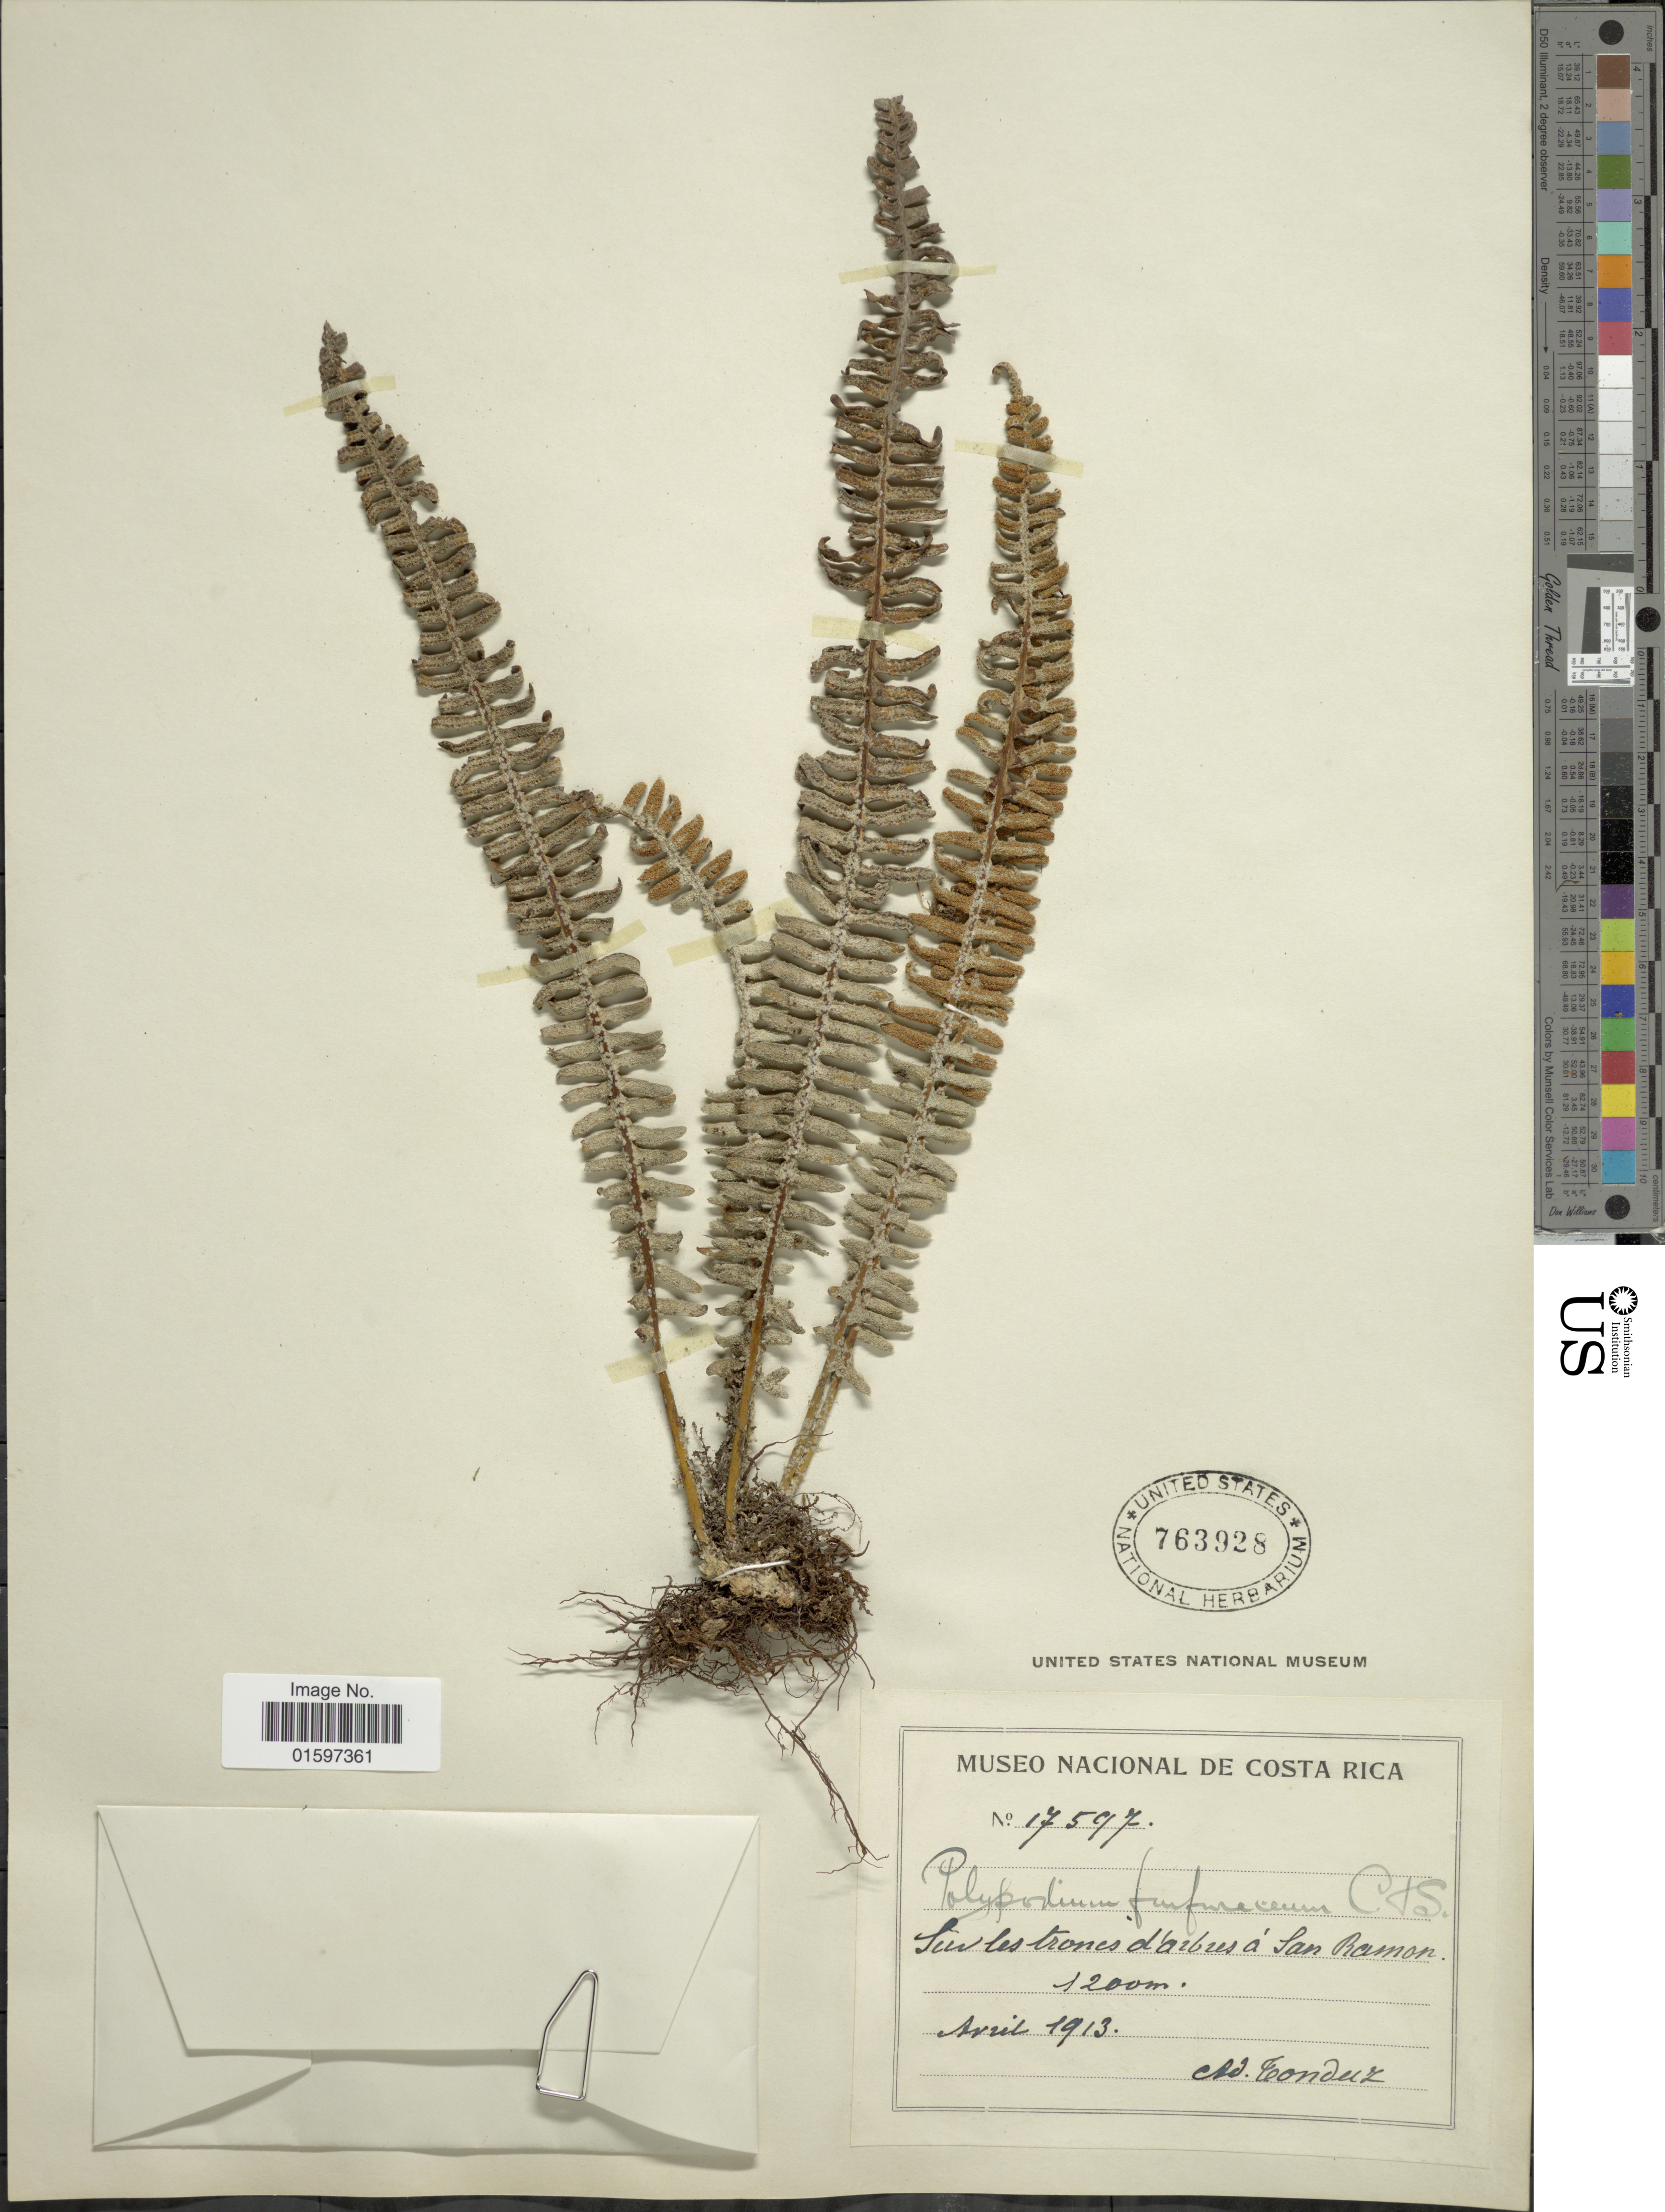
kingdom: Plantae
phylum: Tracheophyta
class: Polypodiopsida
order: Polypodiales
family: Polypodiaceae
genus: Pleopeltis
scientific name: Pleopeltis furfuracea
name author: (Schltdl. & Cham.) A.R. Sm. & Tejero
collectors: A. Tonduz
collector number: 17597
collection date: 1913-04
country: Costa Rica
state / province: Alajuela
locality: Sur les trones d'arbus á San Ramon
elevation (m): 1200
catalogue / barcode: US 763928